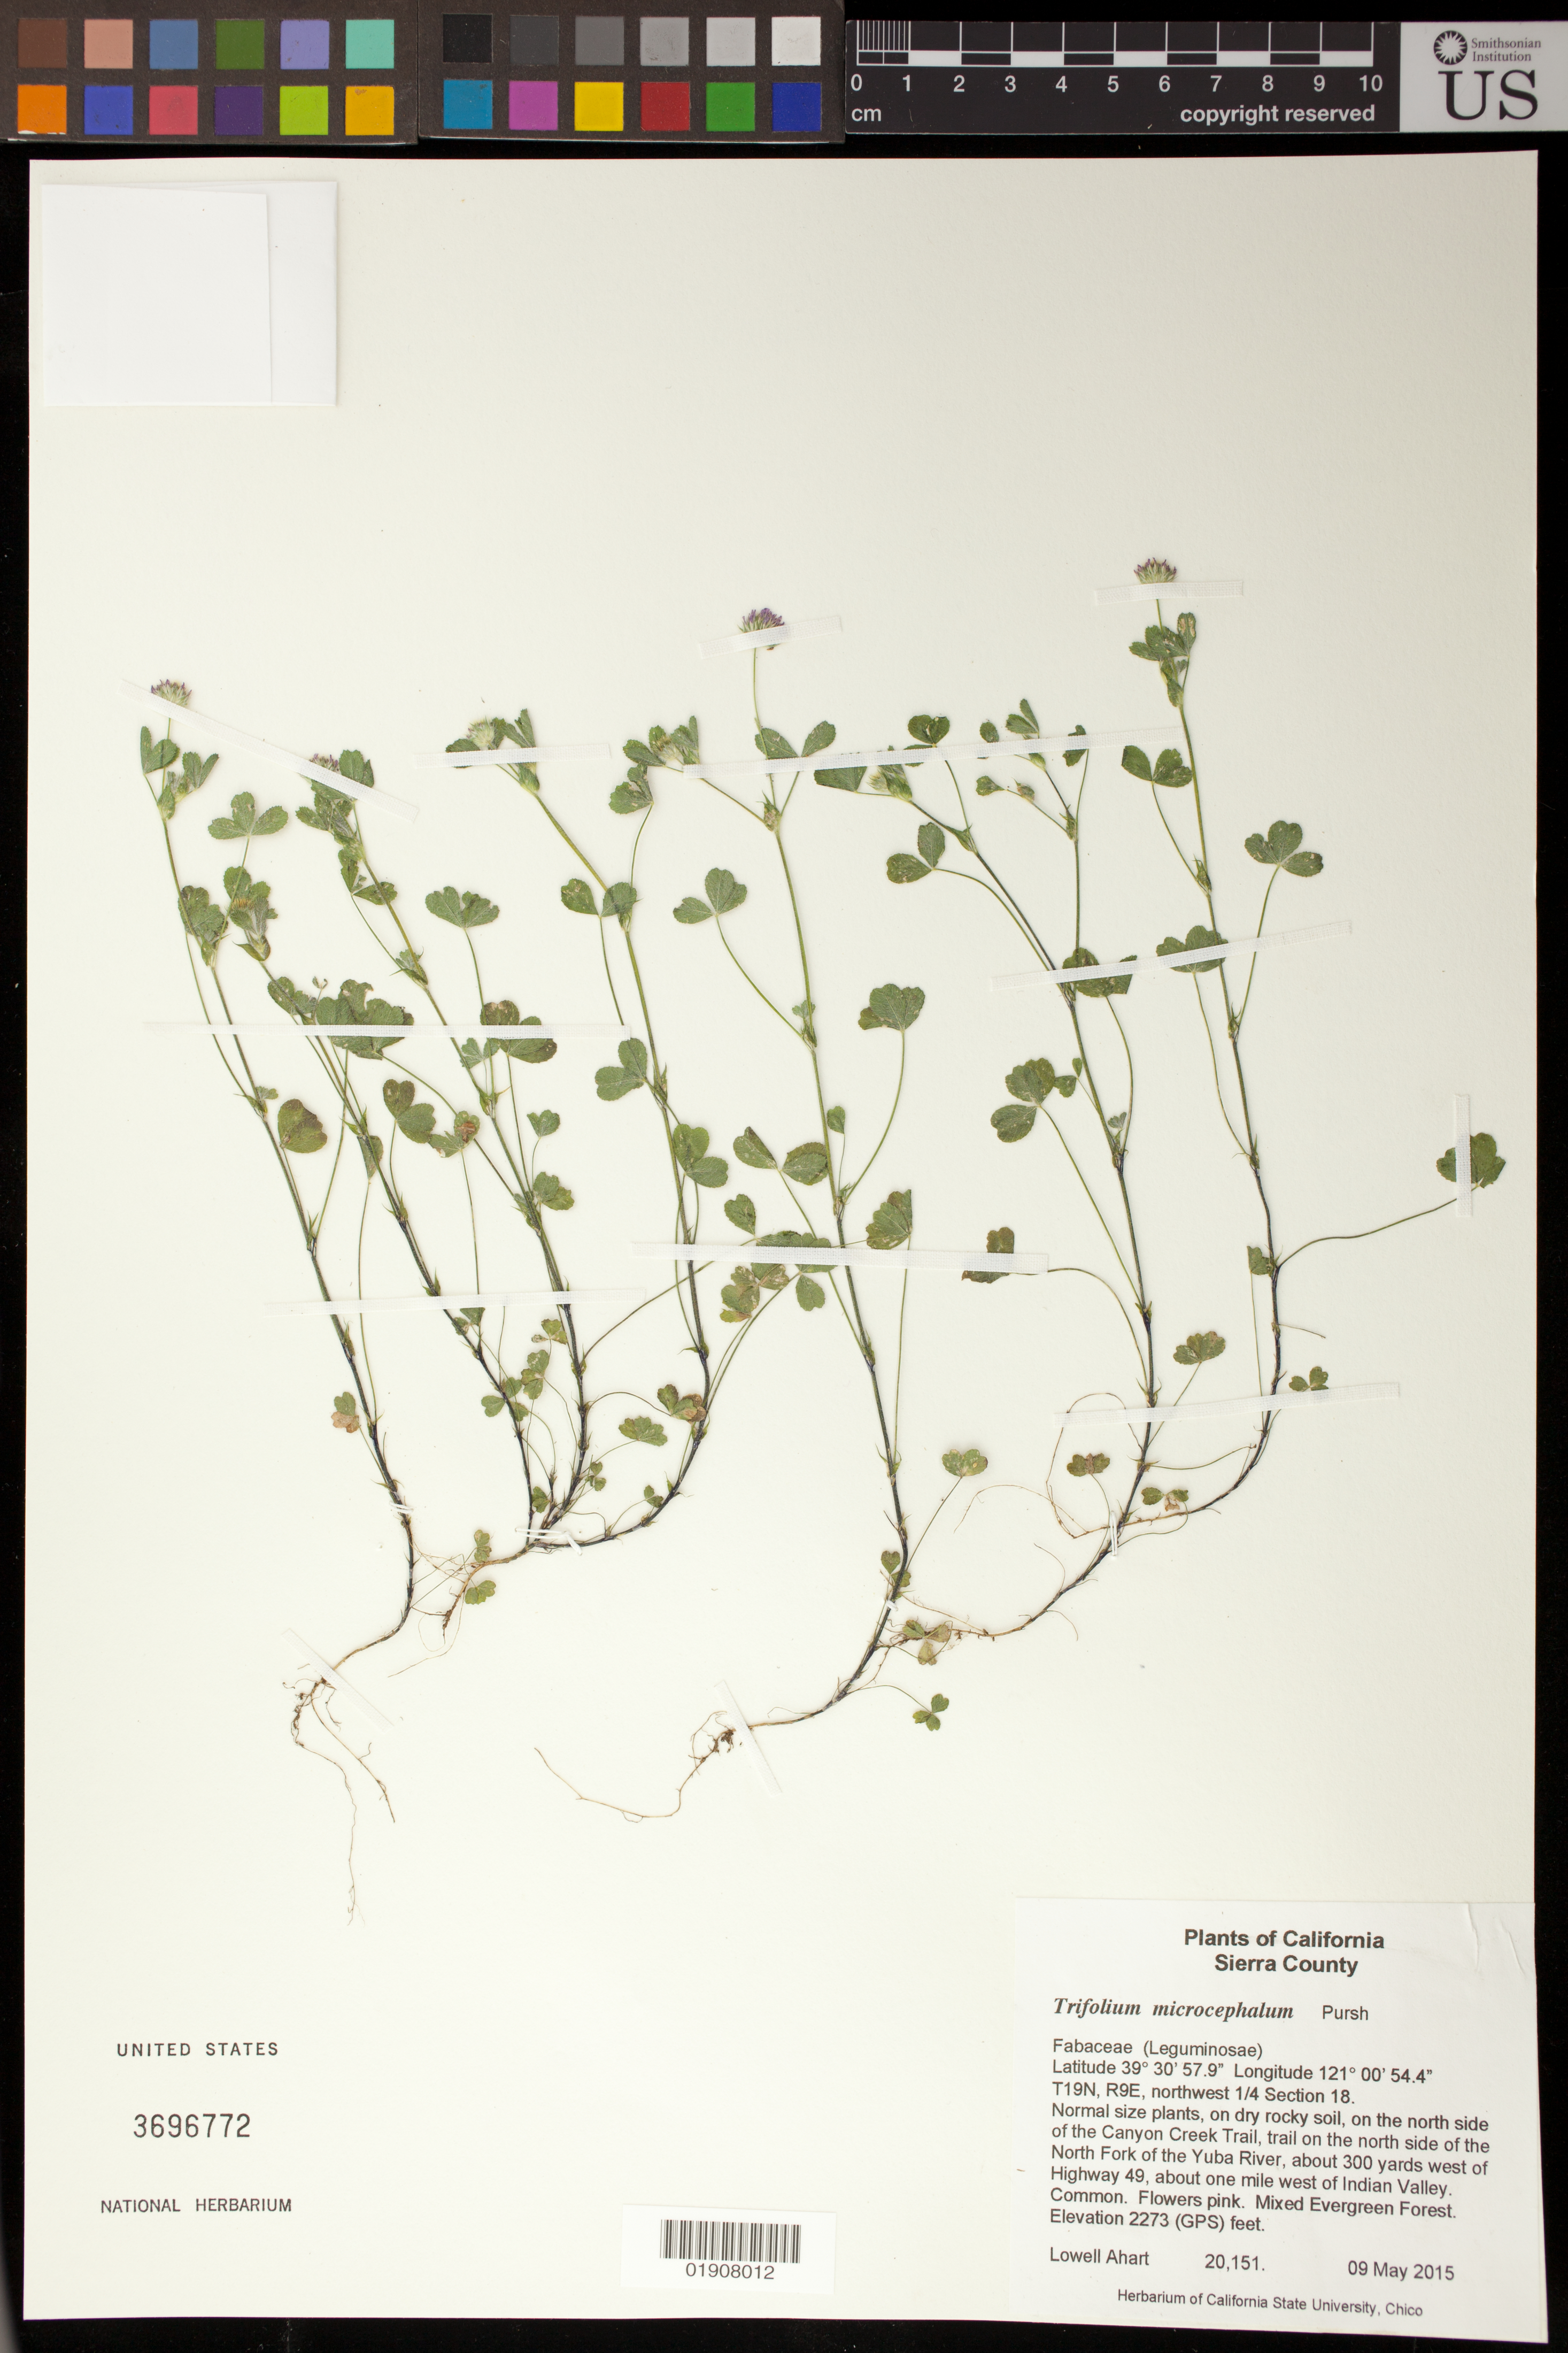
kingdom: Plantae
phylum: Tracheophyta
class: Magnoliopsida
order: Fabales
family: Fabaceae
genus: Trifolium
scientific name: Trifolium microcephalum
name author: Pursh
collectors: L. Ahart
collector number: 20151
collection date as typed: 09 May 2015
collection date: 2015-05-09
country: United States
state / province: California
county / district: Sierra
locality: On the north side of the Canyon Creek Trail, trail on the north side of the North Fork of the Yuba River, about 300 yards west of Highway 49, about one mile west of Indian Valley. T19N, R9E, northwest 1/4 Section 18.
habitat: On dry rocky soil.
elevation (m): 693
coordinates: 39 30 57.9 N, 121 00 54.4 W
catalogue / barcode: US 3696772